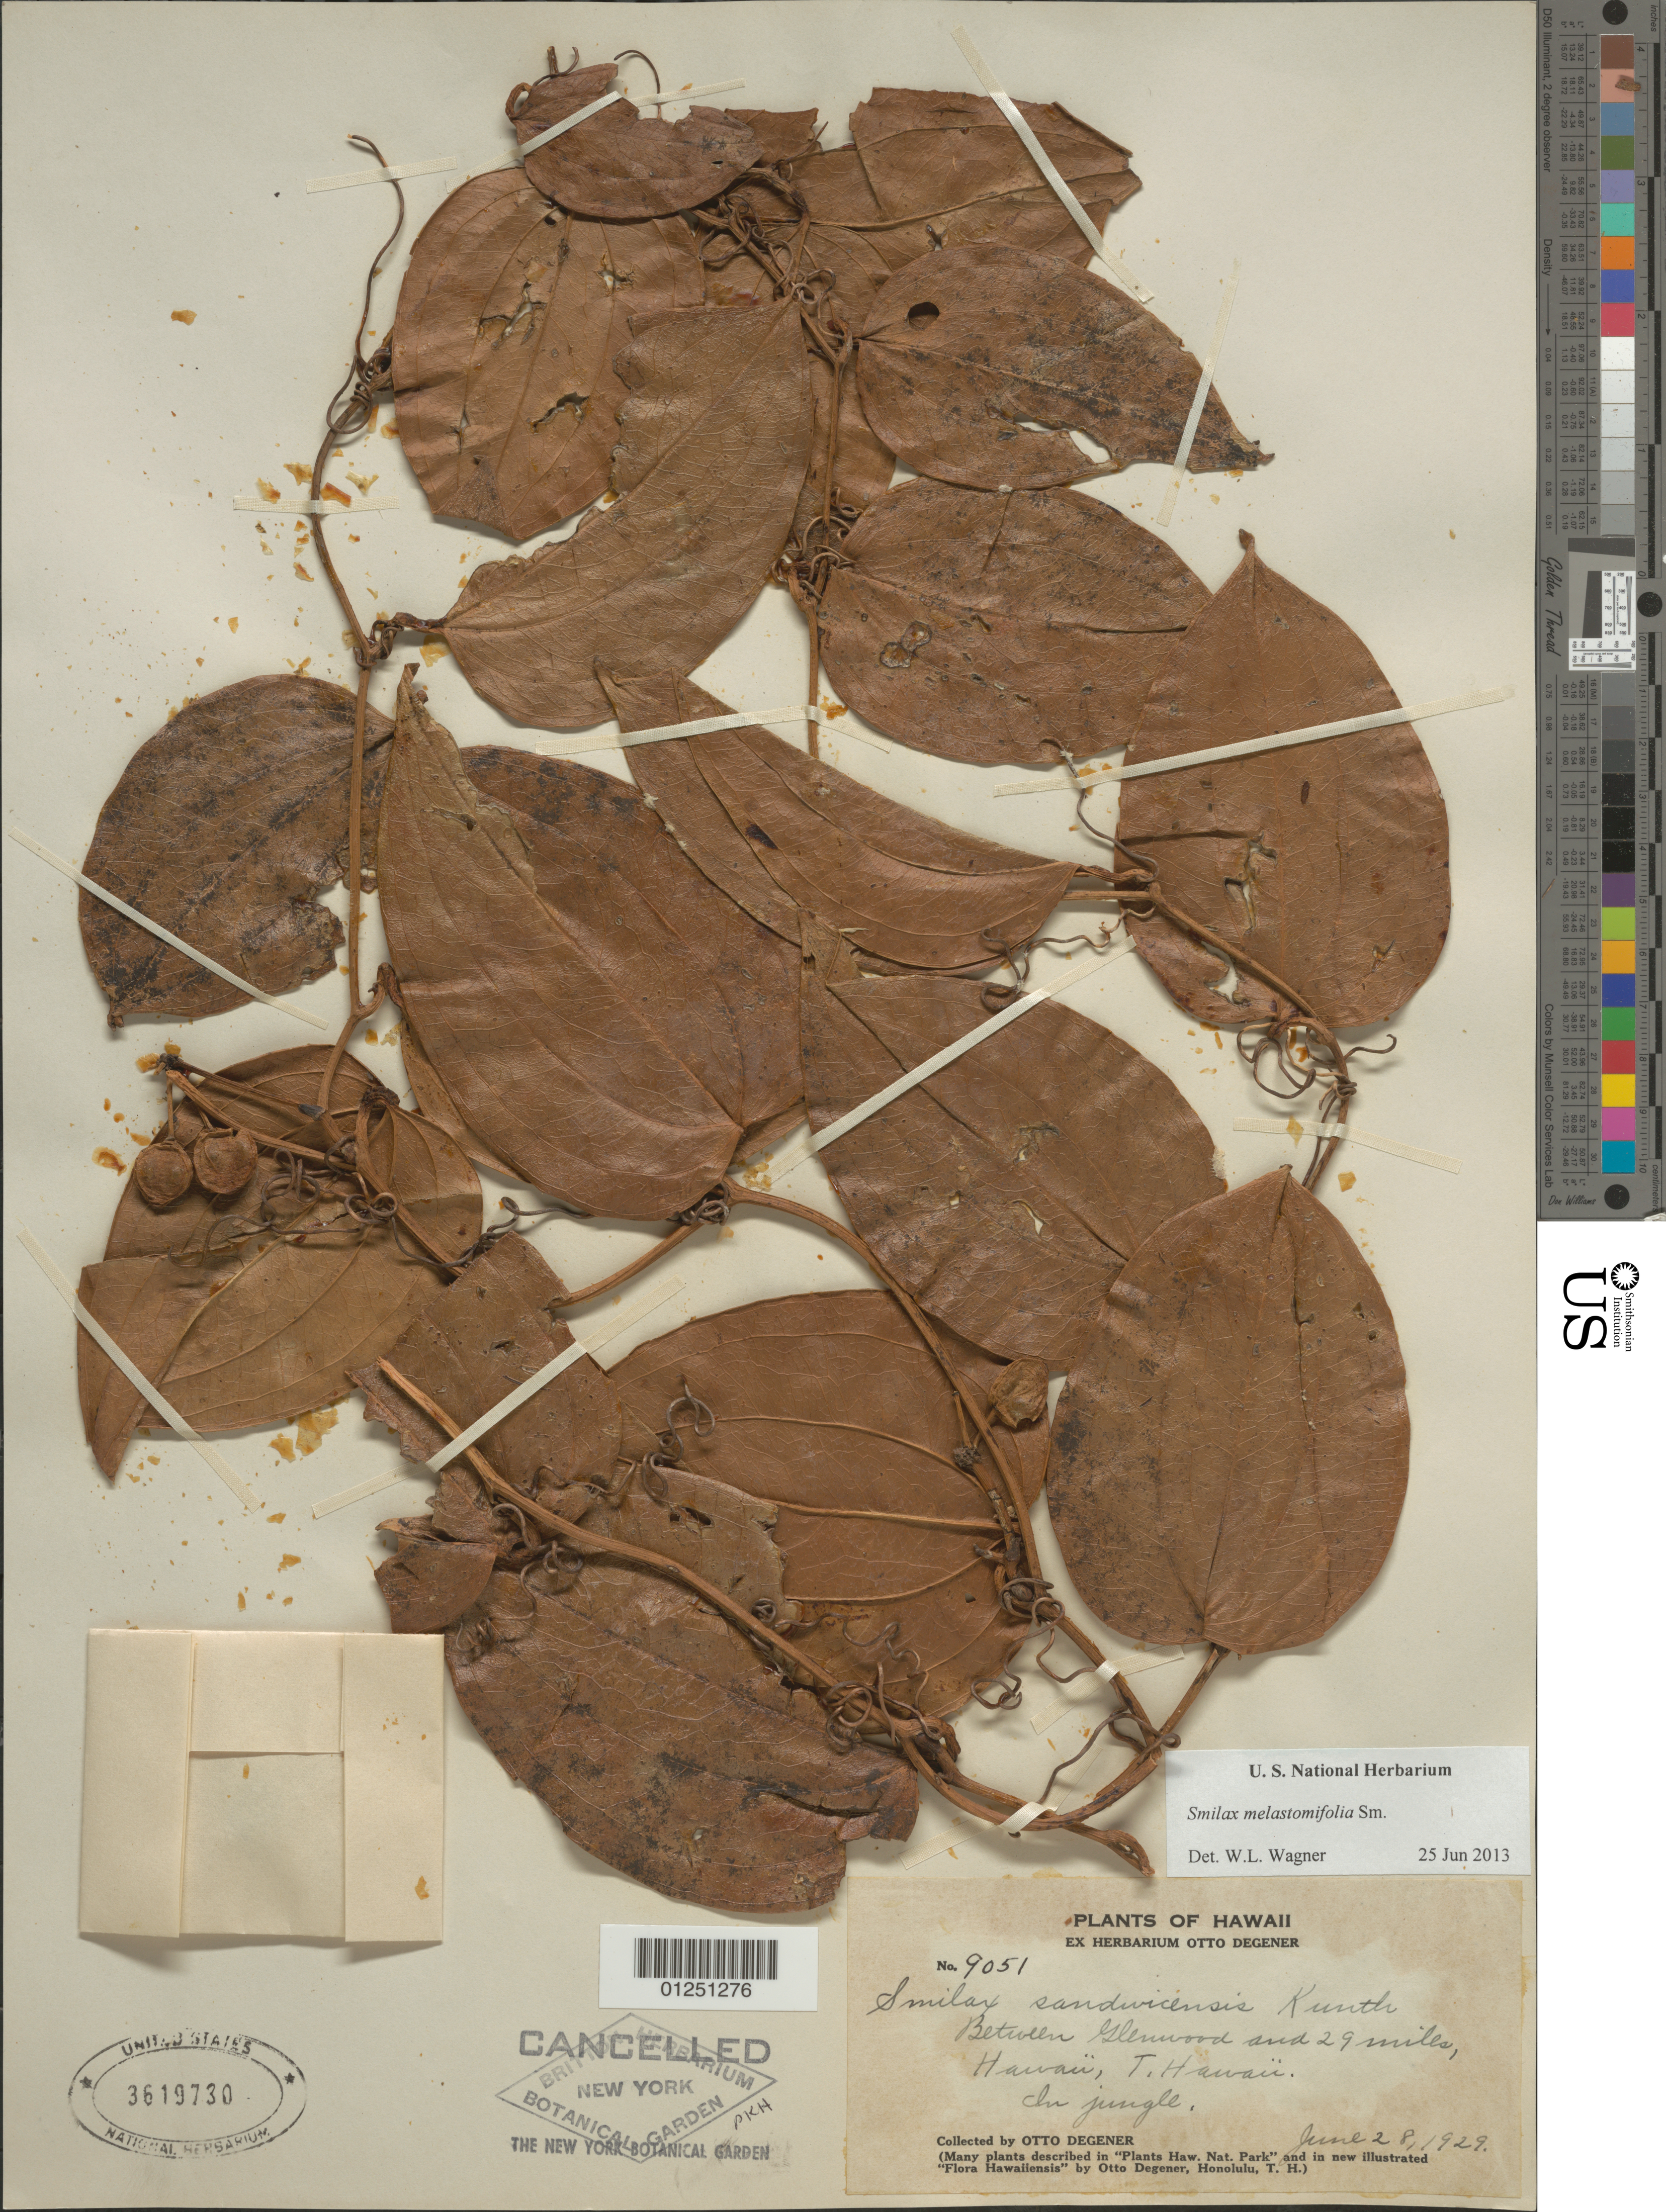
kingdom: Plantae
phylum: Tracheophyta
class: Liliopsida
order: Liliales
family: Smilacaceae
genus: Smilax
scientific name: Smilax melastomifolia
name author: Sm.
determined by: Wagner, W. L., (BOT), Smithsonian Institution - National Museum of Natural History (UNITED STATES)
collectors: O. Degener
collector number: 9051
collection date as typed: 28 Jun 1929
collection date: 1929-06-28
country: United States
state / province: Hawaii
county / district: Hawaii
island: Hawaii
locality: Between Glenwood & 29 miles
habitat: In jungle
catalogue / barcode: US 3619730